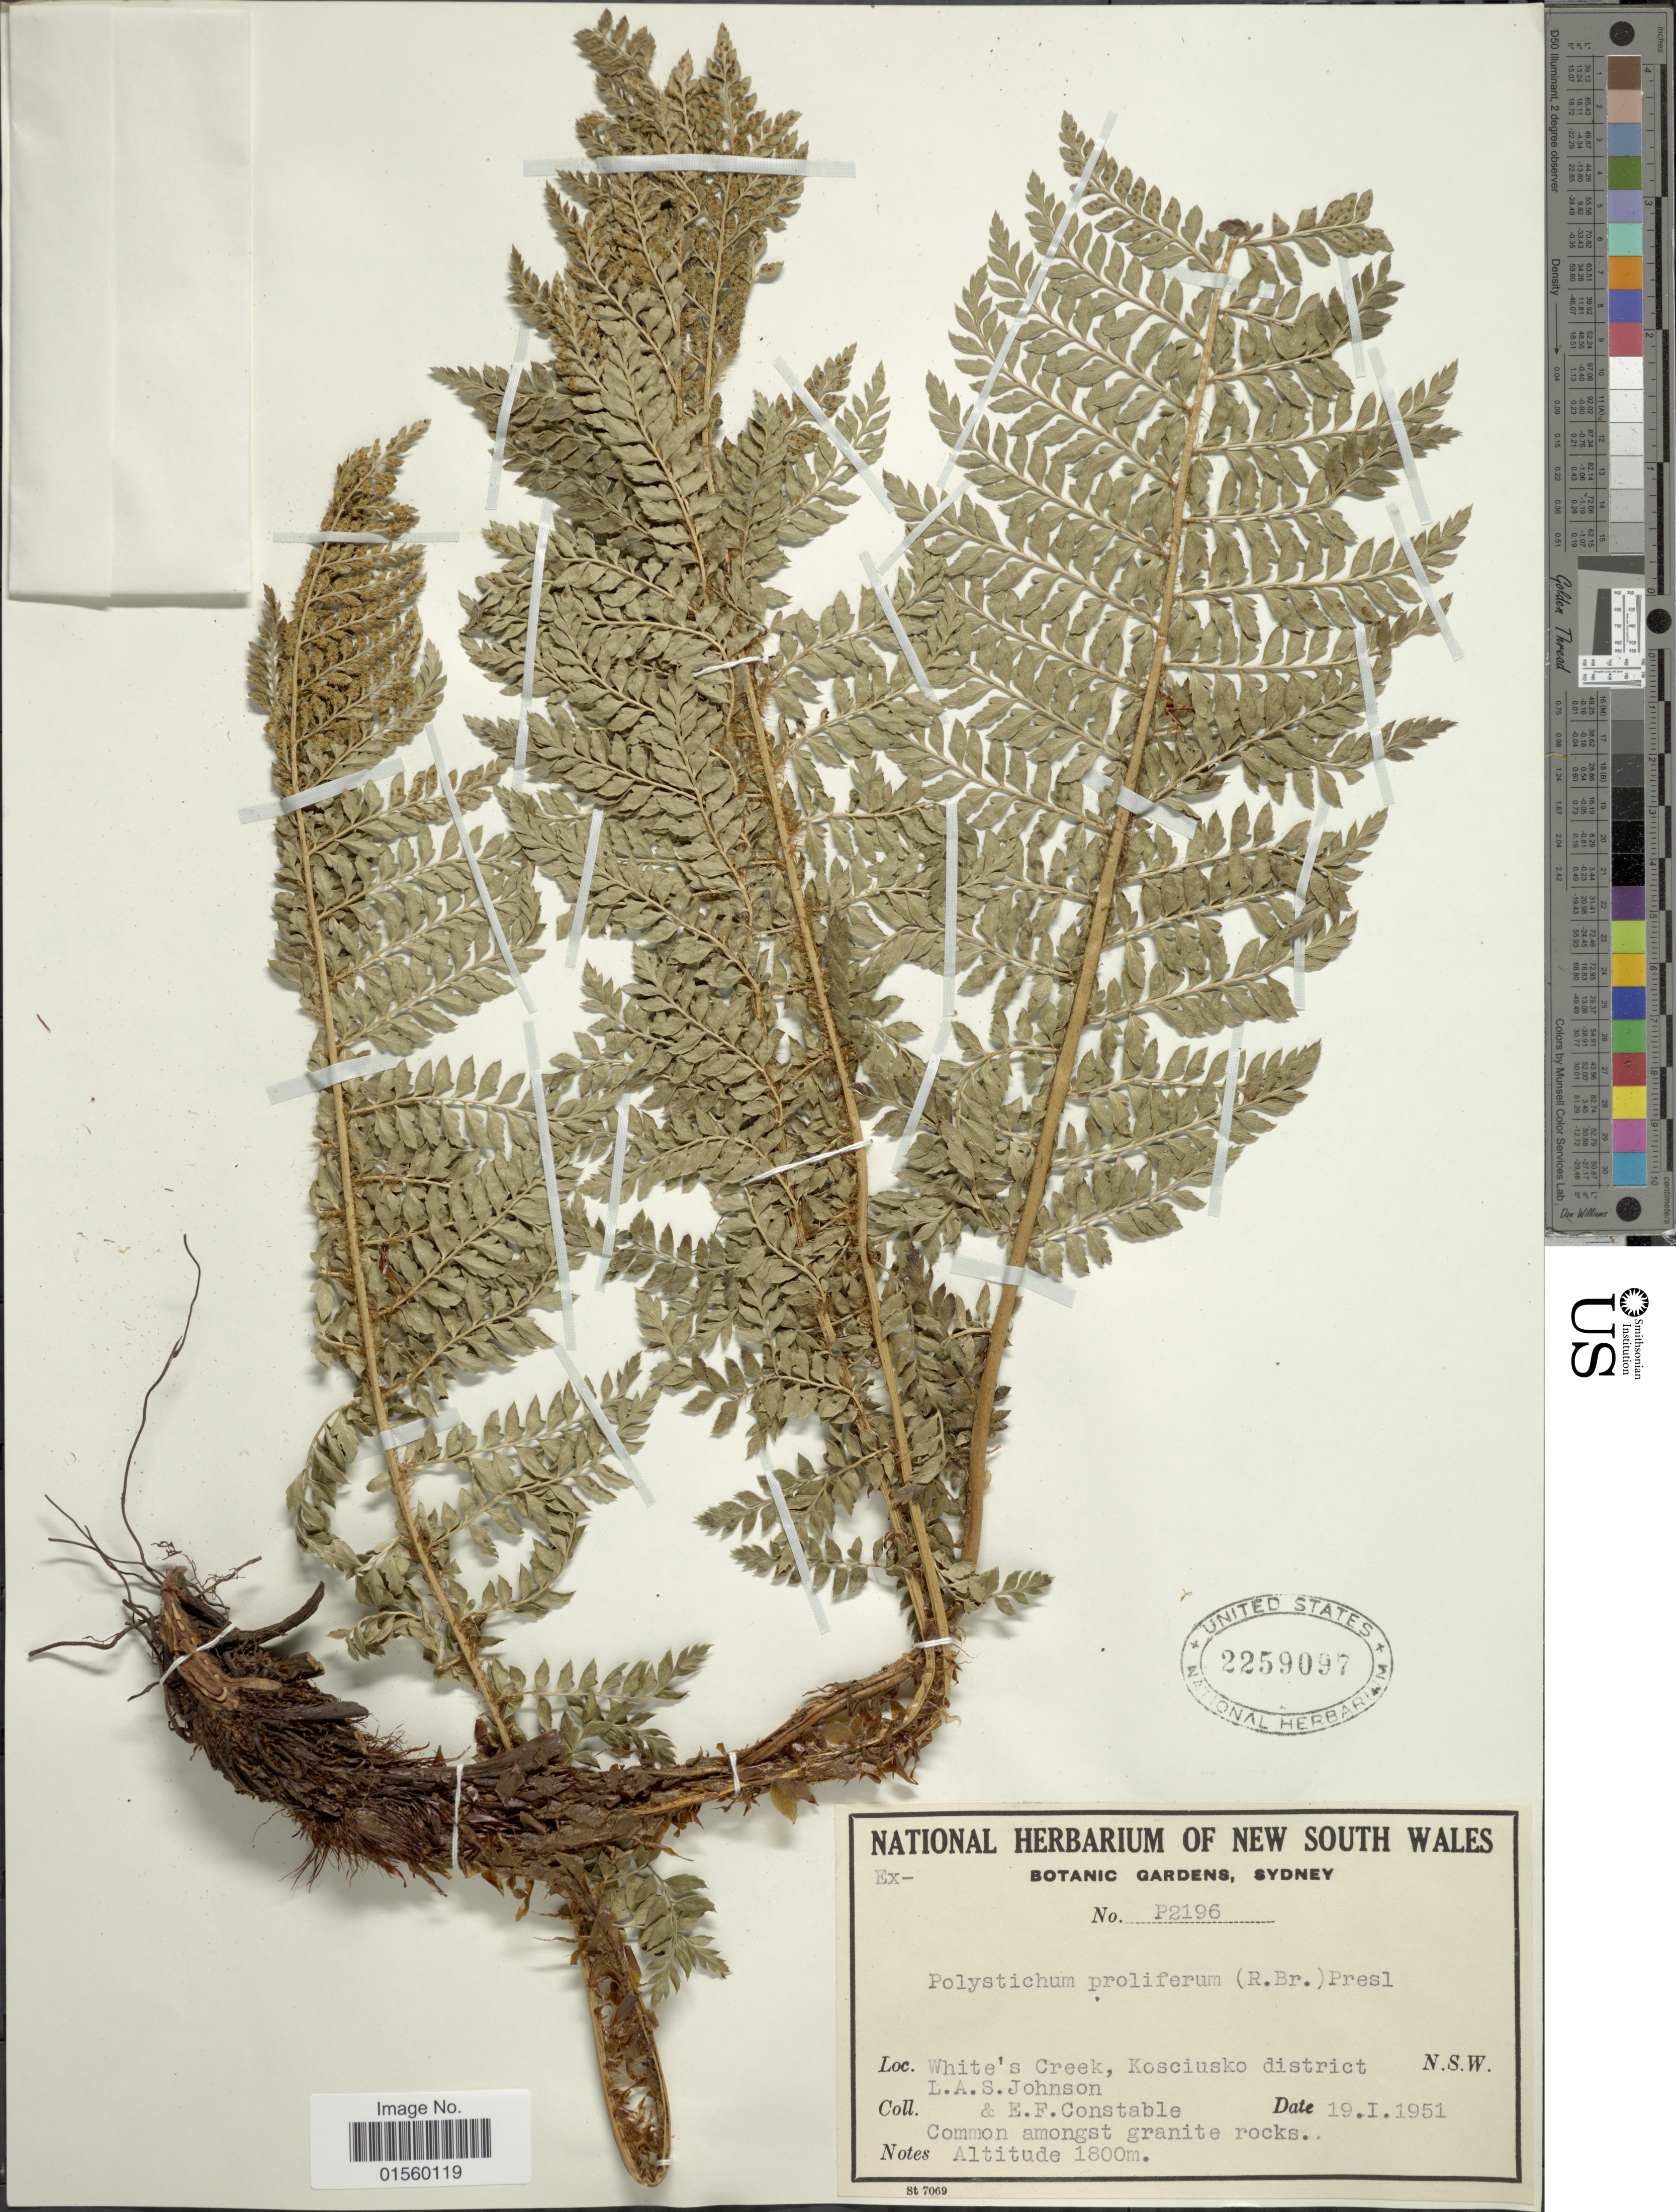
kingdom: Plantae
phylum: Tracheophyta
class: Polypodiopsida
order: Polypodiales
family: Dryopteridaceae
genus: Polystichum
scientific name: Polystichum proliferum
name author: (R. Br.) C. Presl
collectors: L. A. S. Johnson & E. F. Constable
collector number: P2196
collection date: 1951-01-19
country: Australia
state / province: New South Wales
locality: White's Creek, Kosciusko district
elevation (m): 1800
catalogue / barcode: US 2259097